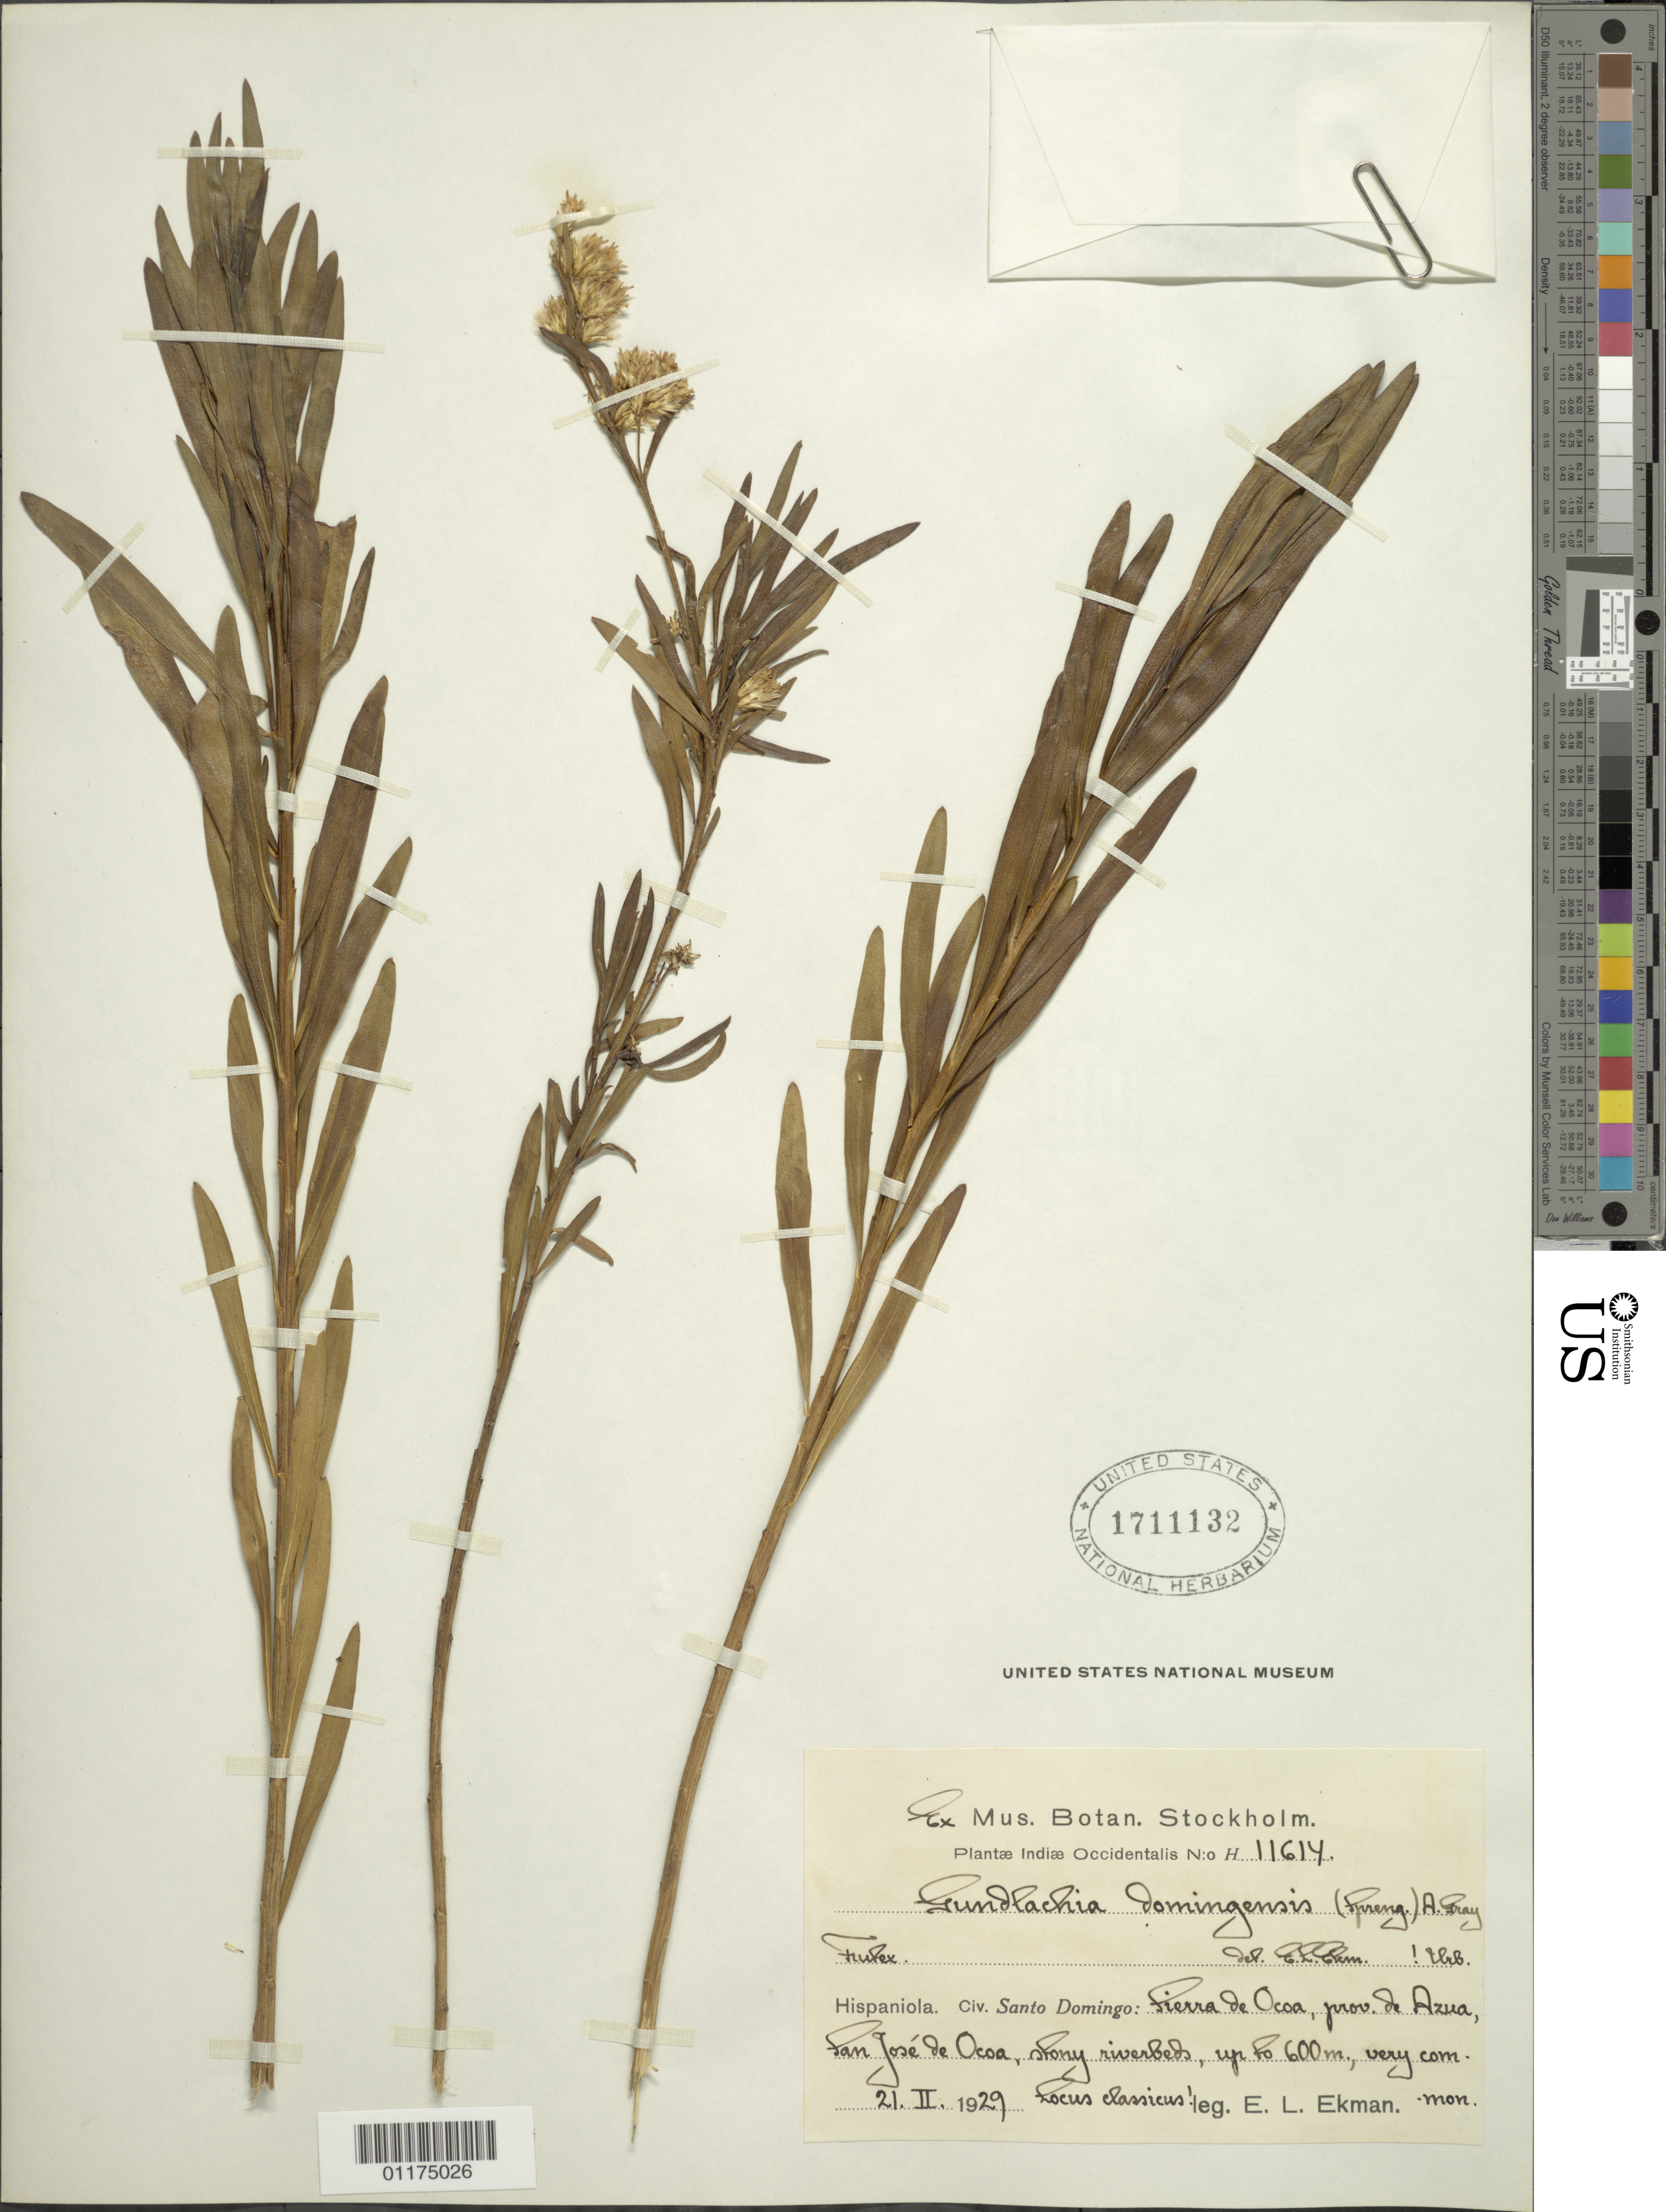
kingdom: Plantae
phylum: Tracheophyta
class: Magnoliopsida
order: Asterales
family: Asteraceae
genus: Gundlachia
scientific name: Gundlachia domingensis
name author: (Spreng.) A. Gray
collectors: E. L. Ekman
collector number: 11614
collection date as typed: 21 Feb 1929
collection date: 1929-02-21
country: Dominican Republic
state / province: Santo Domingo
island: Hispaniola I.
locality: Sierra de Ocoa, prov. de Azua, San Jose de Ocoa,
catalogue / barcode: US 1711132